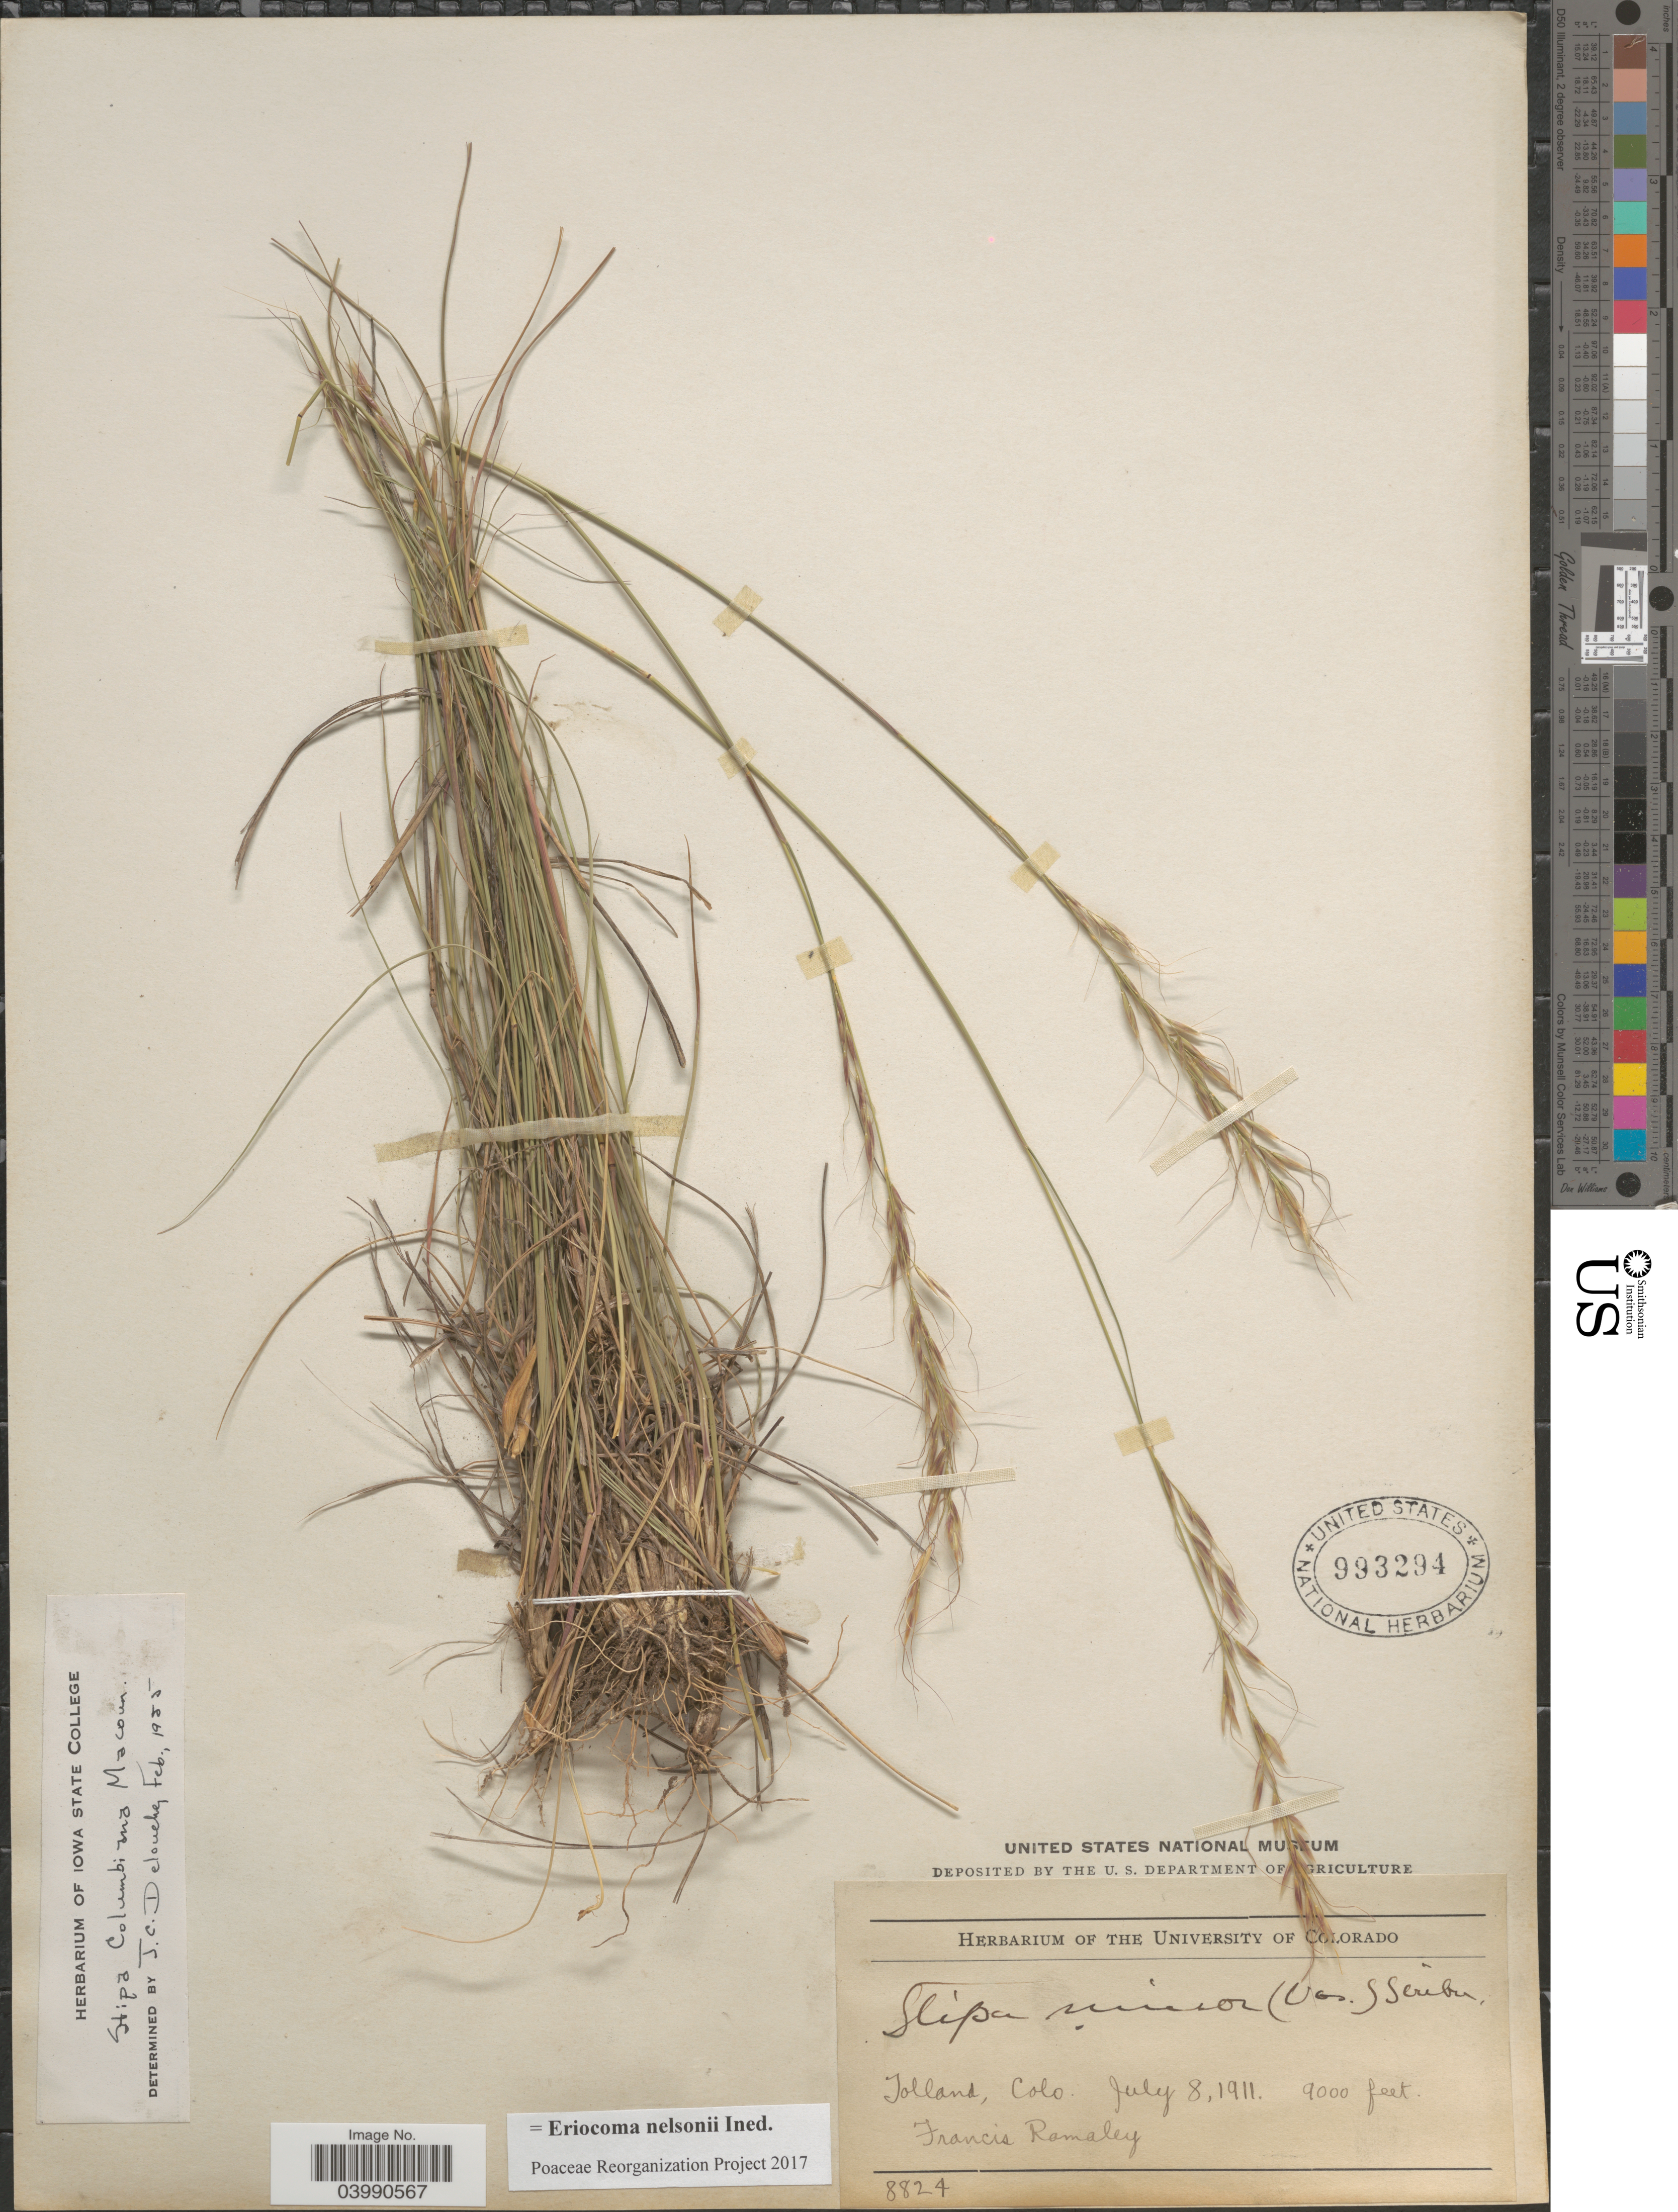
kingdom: Plantae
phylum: Tracheophyta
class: Liliopsida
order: Poales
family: Poaceae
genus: Eriocoma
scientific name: Eriocoma nelsonii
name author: (Scribn.) Romasch.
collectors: F. Ramaley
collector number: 8824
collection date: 1911-07-08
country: United States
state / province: Colorado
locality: Tolland.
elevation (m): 2743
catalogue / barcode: US 993294